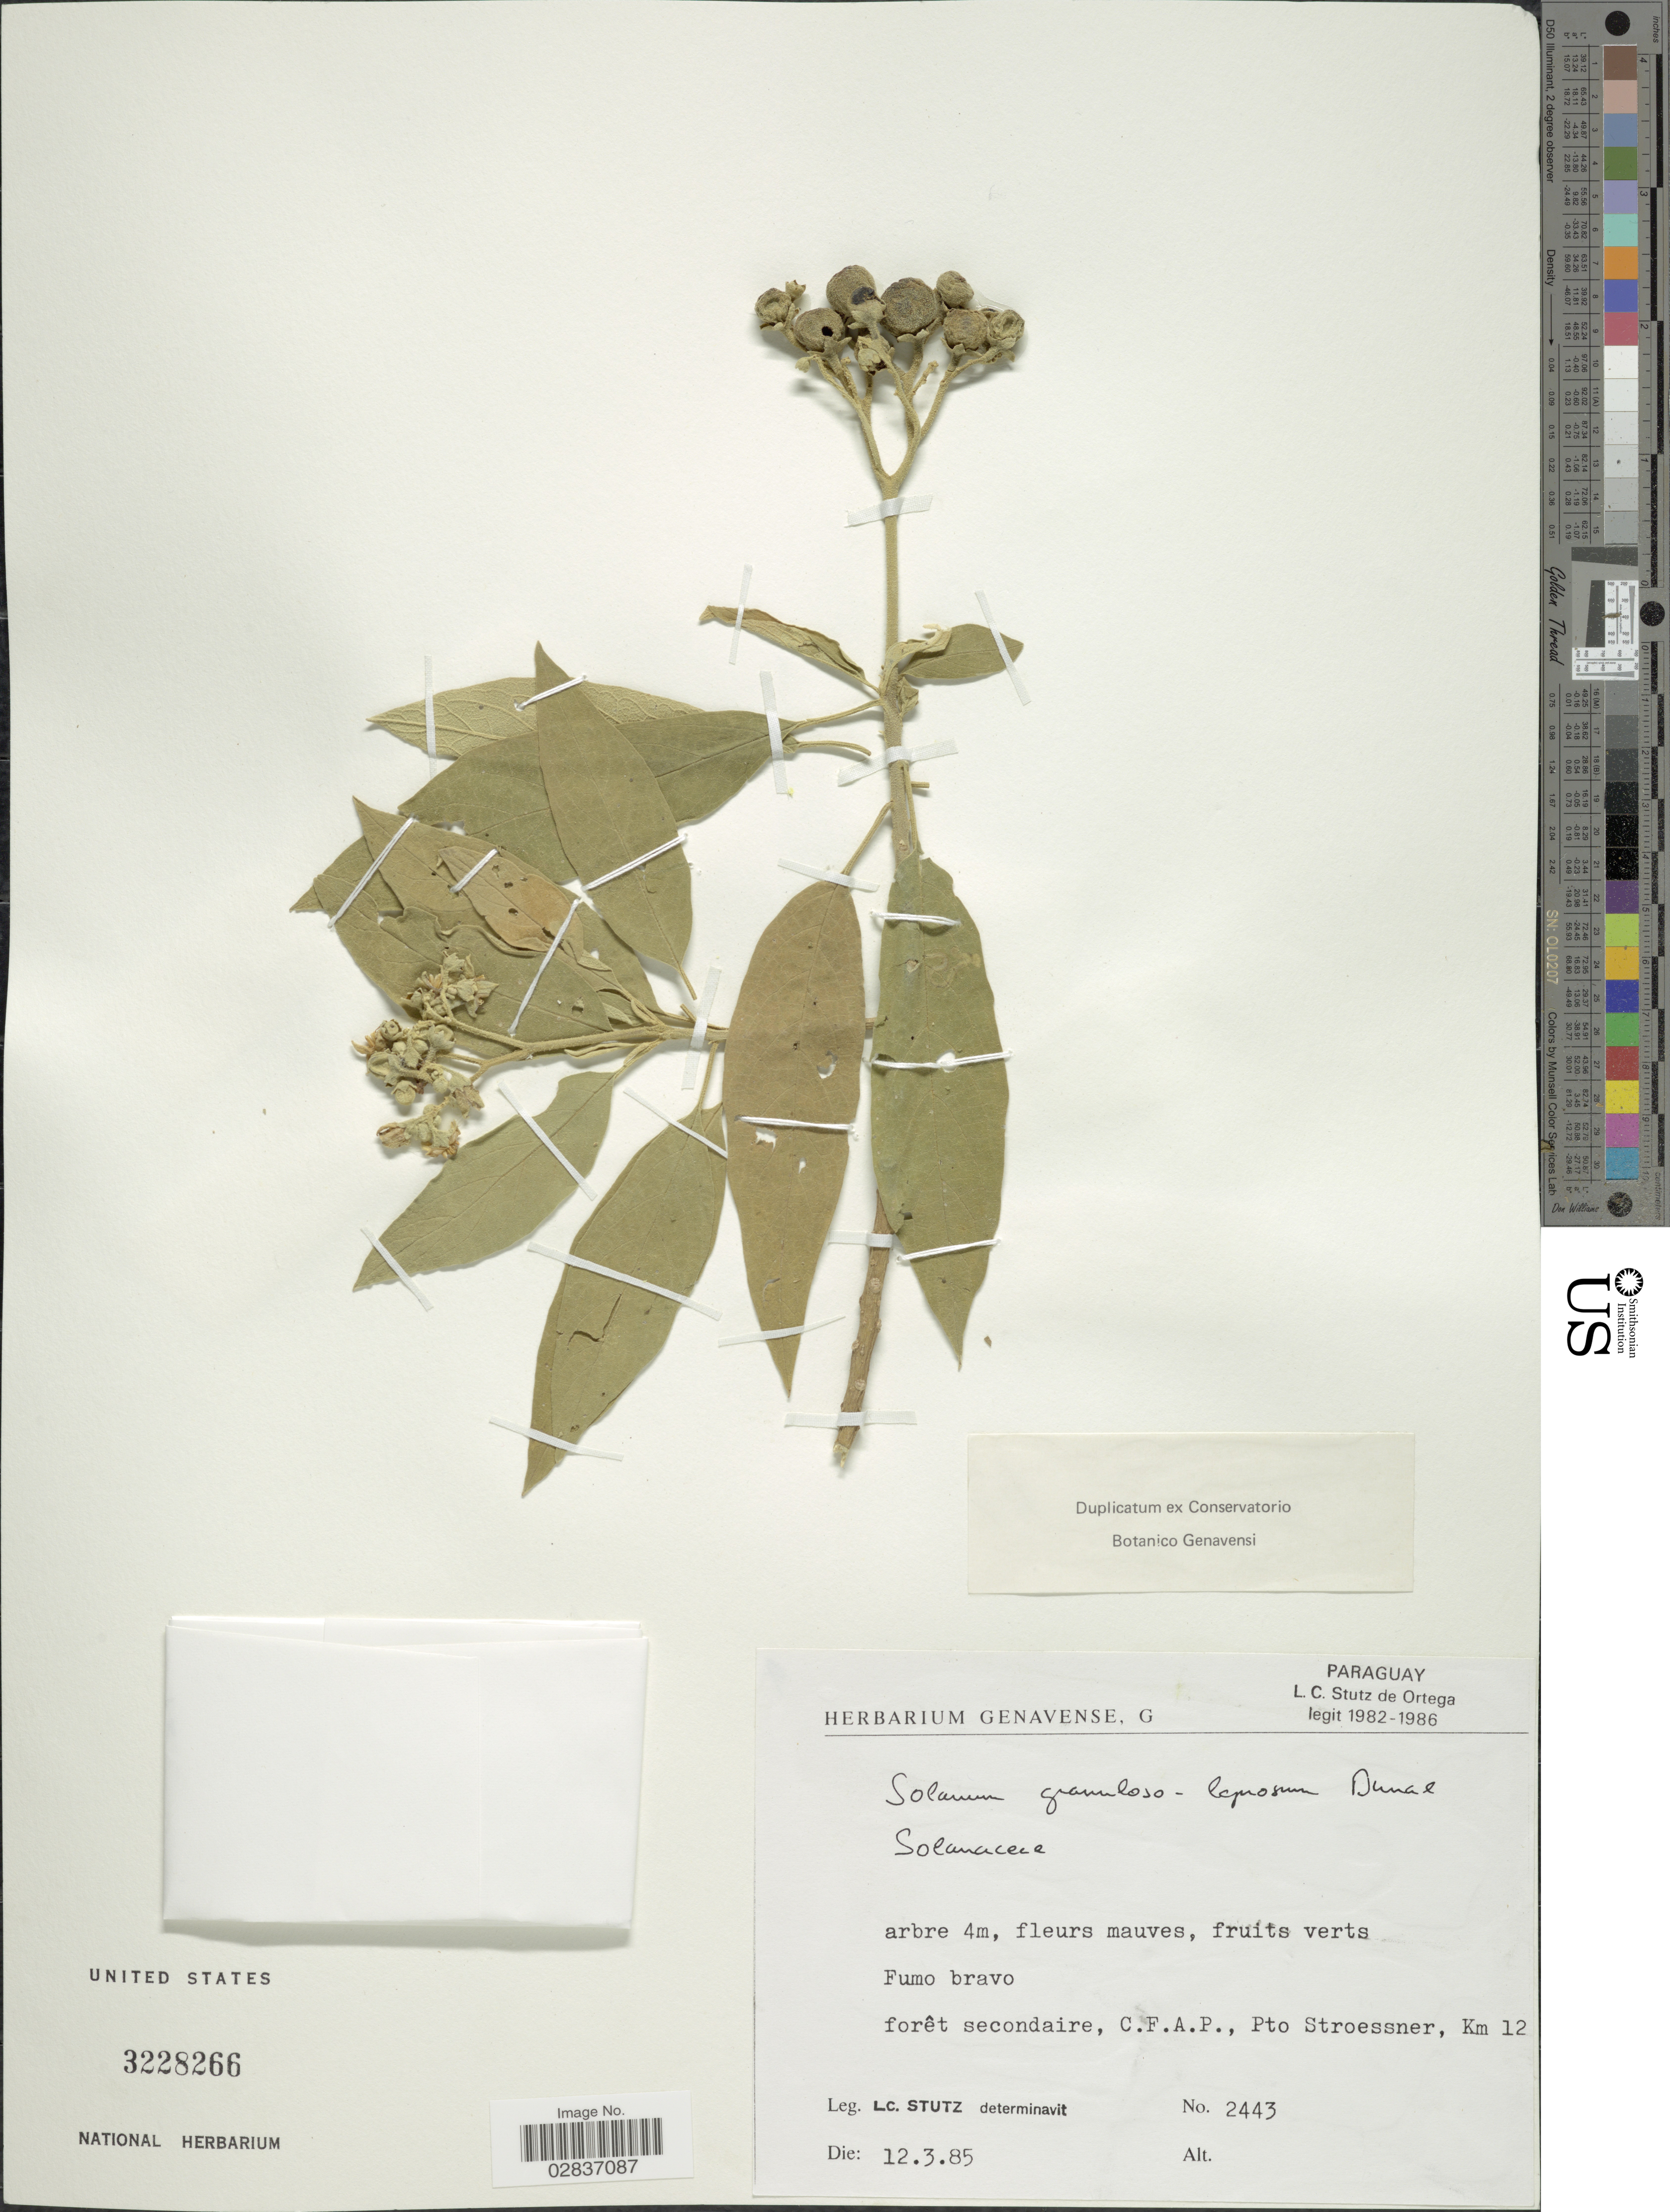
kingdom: Plantae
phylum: Tracheophyta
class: Magnoliopsida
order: Solanales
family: Solanaceae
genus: Solanum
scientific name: Solanum granuloso-leprosum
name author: Dunal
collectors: L. C. Stutz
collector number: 2443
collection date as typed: Transcribed d/m/y: 12/3/85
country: Paraguay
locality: Forêt secondaire, C.F.A.P., Pto Stroessner, Km 12.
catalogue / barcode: US 3228266